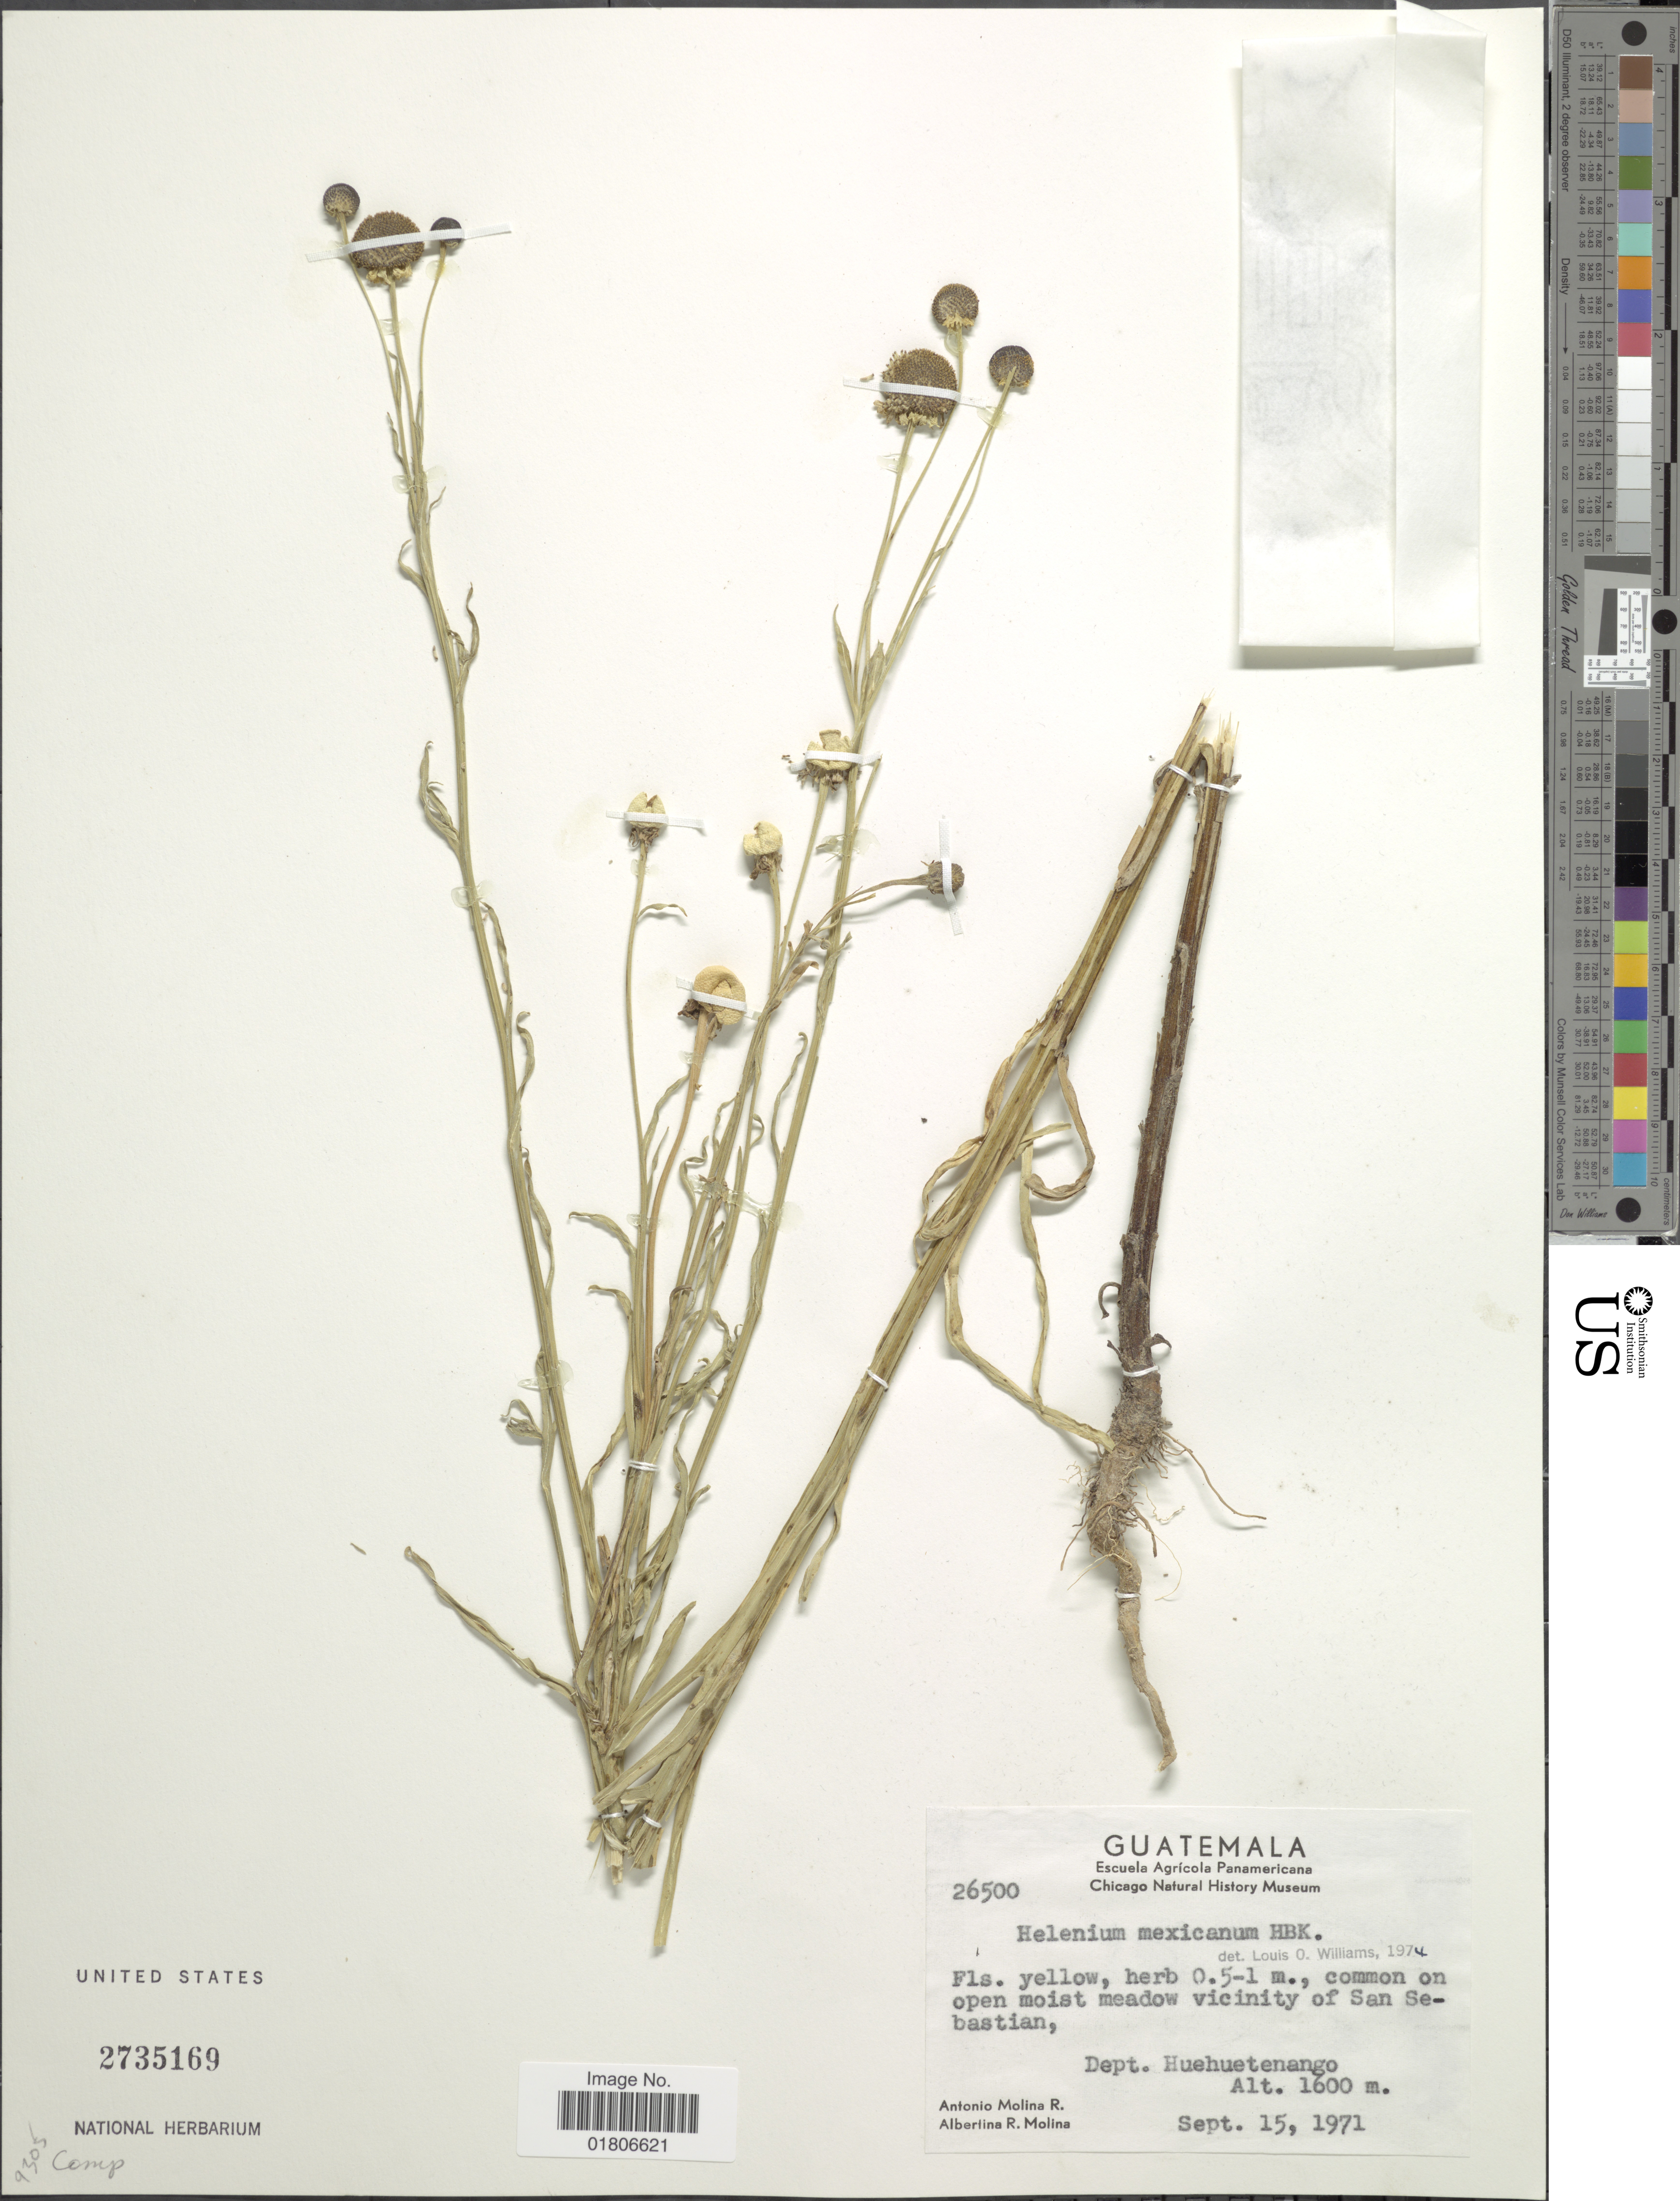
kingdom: Plantae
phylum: Tracheophyta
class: Magnoliopsida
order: Asterales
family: Asteraceae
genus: Helenium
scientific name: Helenium mexicanum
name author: Kunth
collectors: A. Molina R. & A. R. Molina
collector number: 26500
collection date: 1971-09-15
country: Guatemala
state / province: Huehuetenango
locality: Vicinity of San Sebastian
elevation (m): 1600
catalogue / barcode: US 2735169